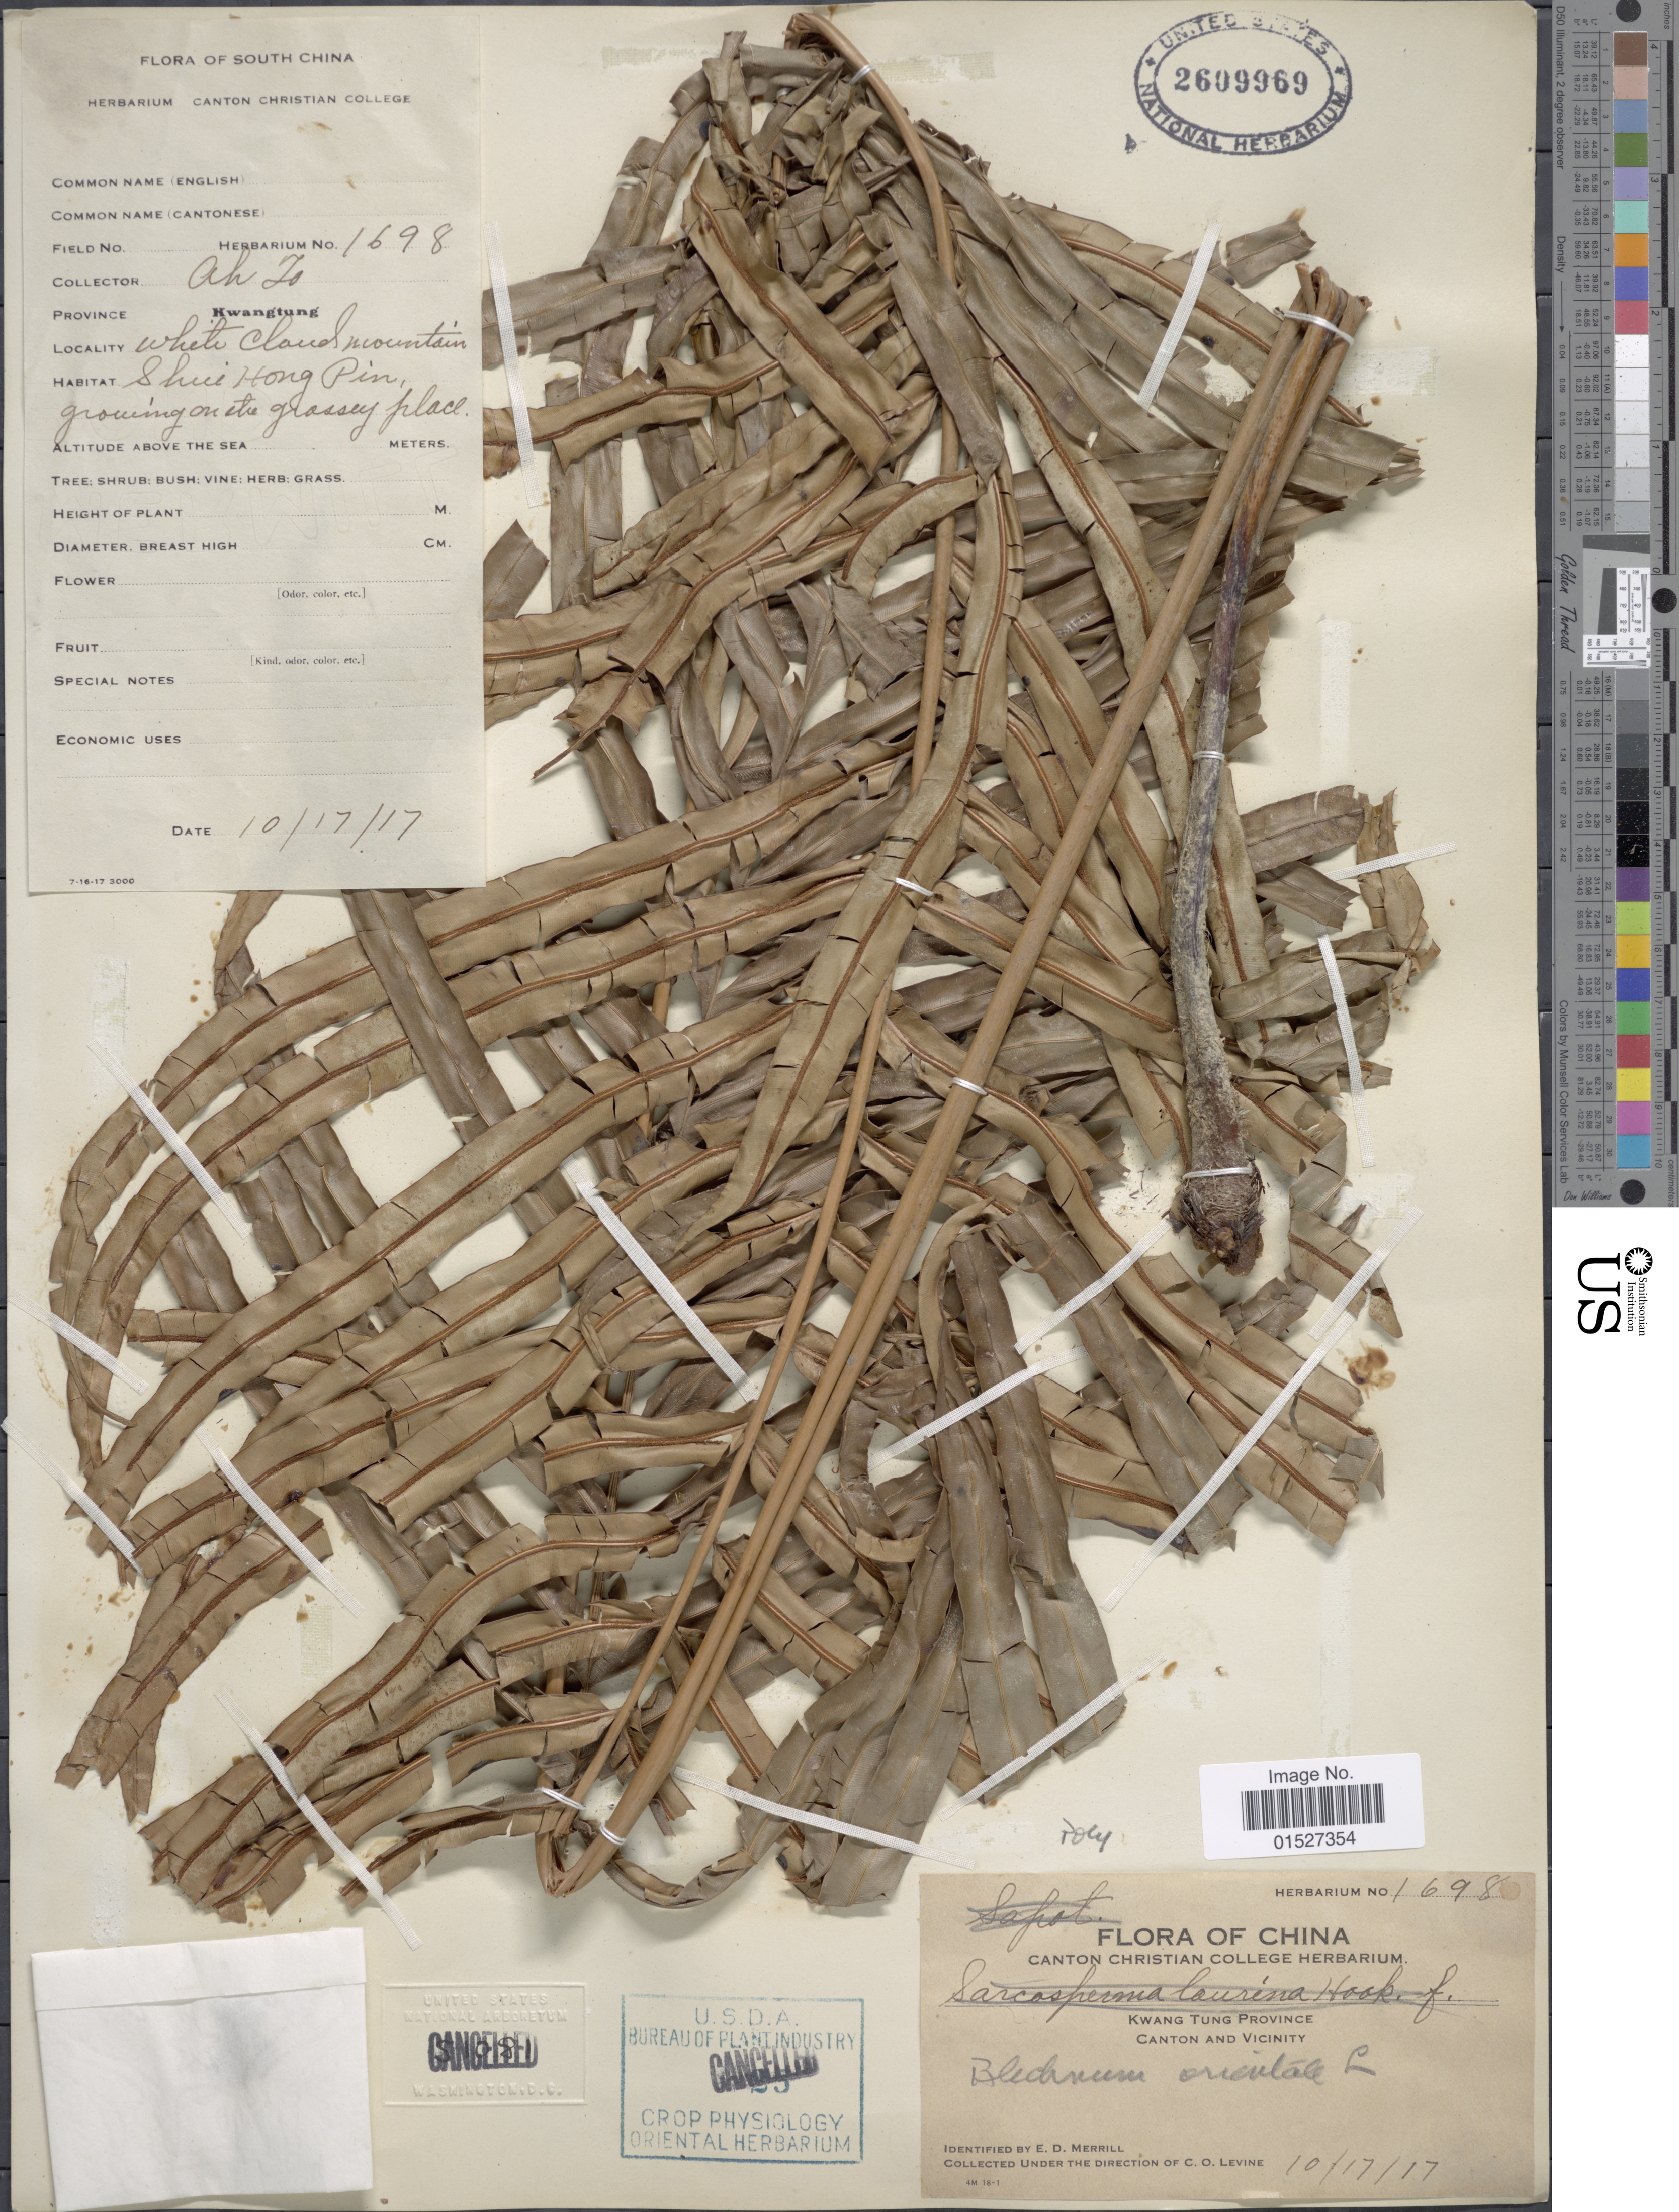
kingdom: Plantae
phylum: Tracheophyta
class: Polypodiopsida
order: Polypodiales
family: Blechnaceae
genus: Blechnum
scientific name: Blechnum orientale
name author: L.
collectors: A. To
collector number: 1698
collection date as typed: Transcribed d/m/y: 17/10/17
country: China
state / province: Guangdong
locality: Province Kwangtung. White Claud mountain. Shui Hong Pin. [interpreted]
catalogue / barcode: US 2609969